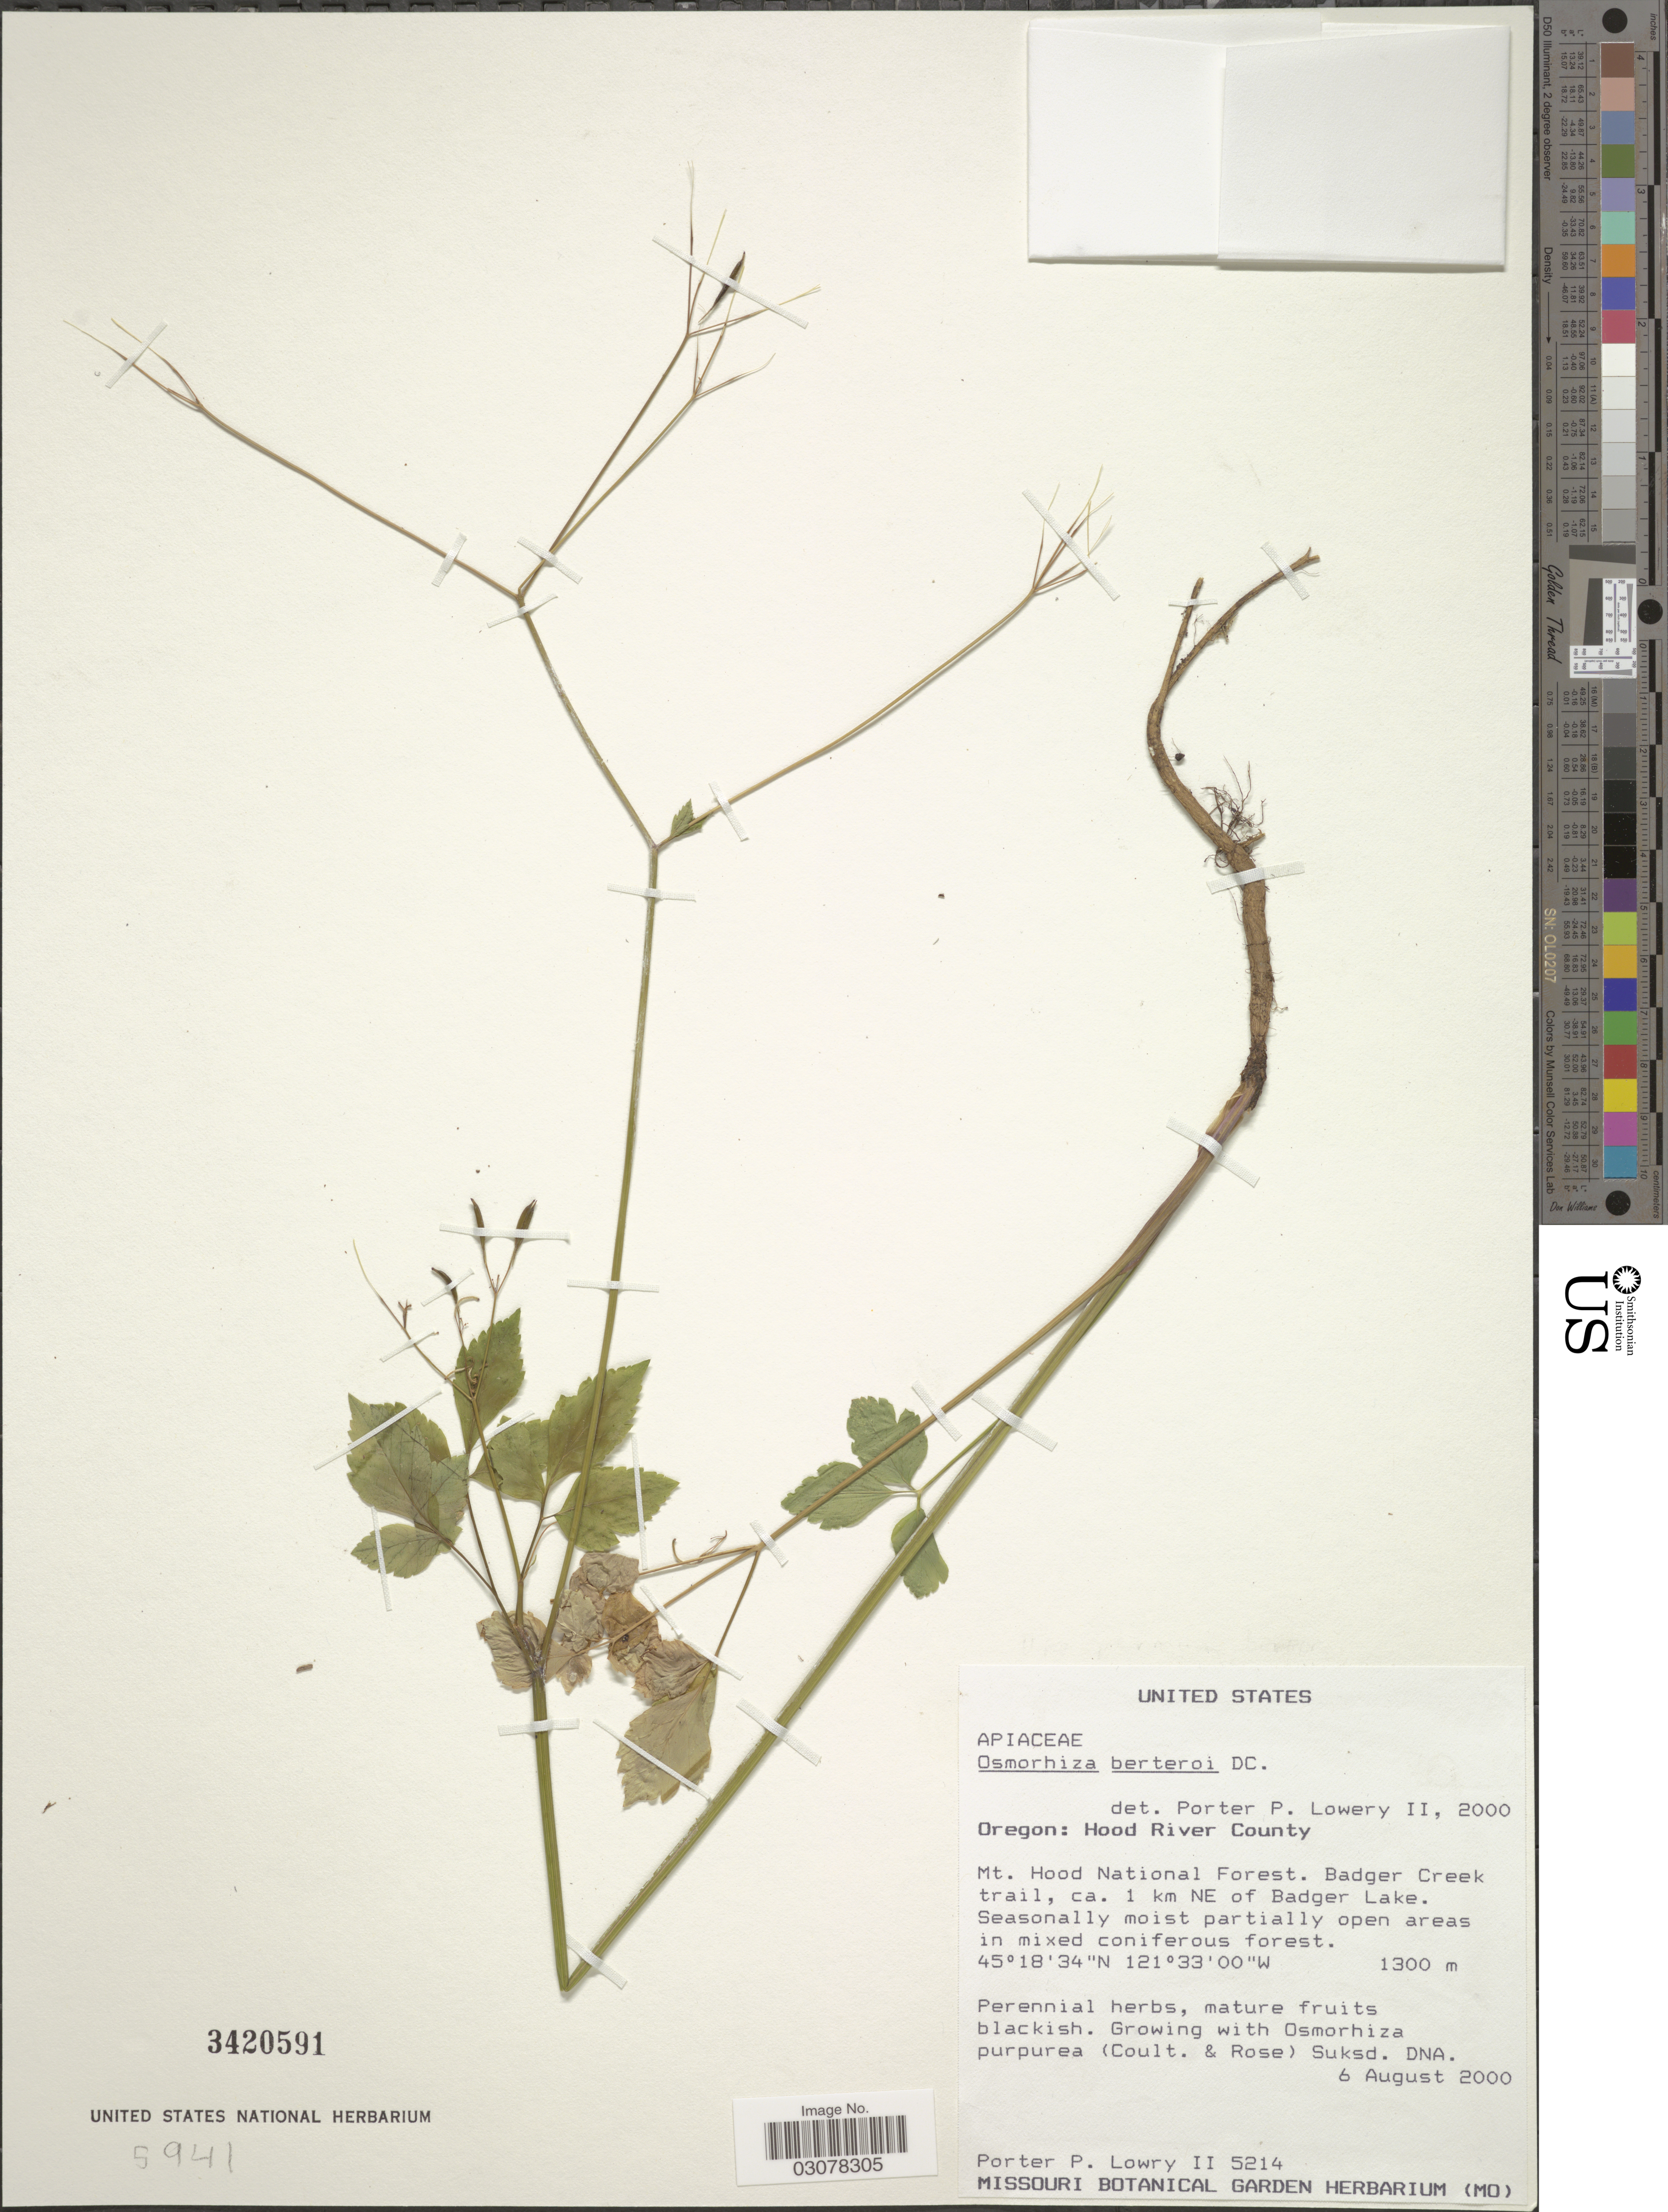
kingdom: Plantae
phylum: Tracheophyta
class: Magnoliopsida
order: Apiales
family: Apiaceae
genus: Osmorhiza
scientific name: Osmorhiza berteroi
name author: DC.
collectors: P. P. Lowry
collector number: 5214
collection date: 2000-08-06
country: United States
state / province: Oregon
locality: Hood River County. Mt. Hood National Forest. Badger Creek trail, ca. 1 km NE of Badger Lake.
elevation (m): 1300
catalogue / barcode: US 3420591